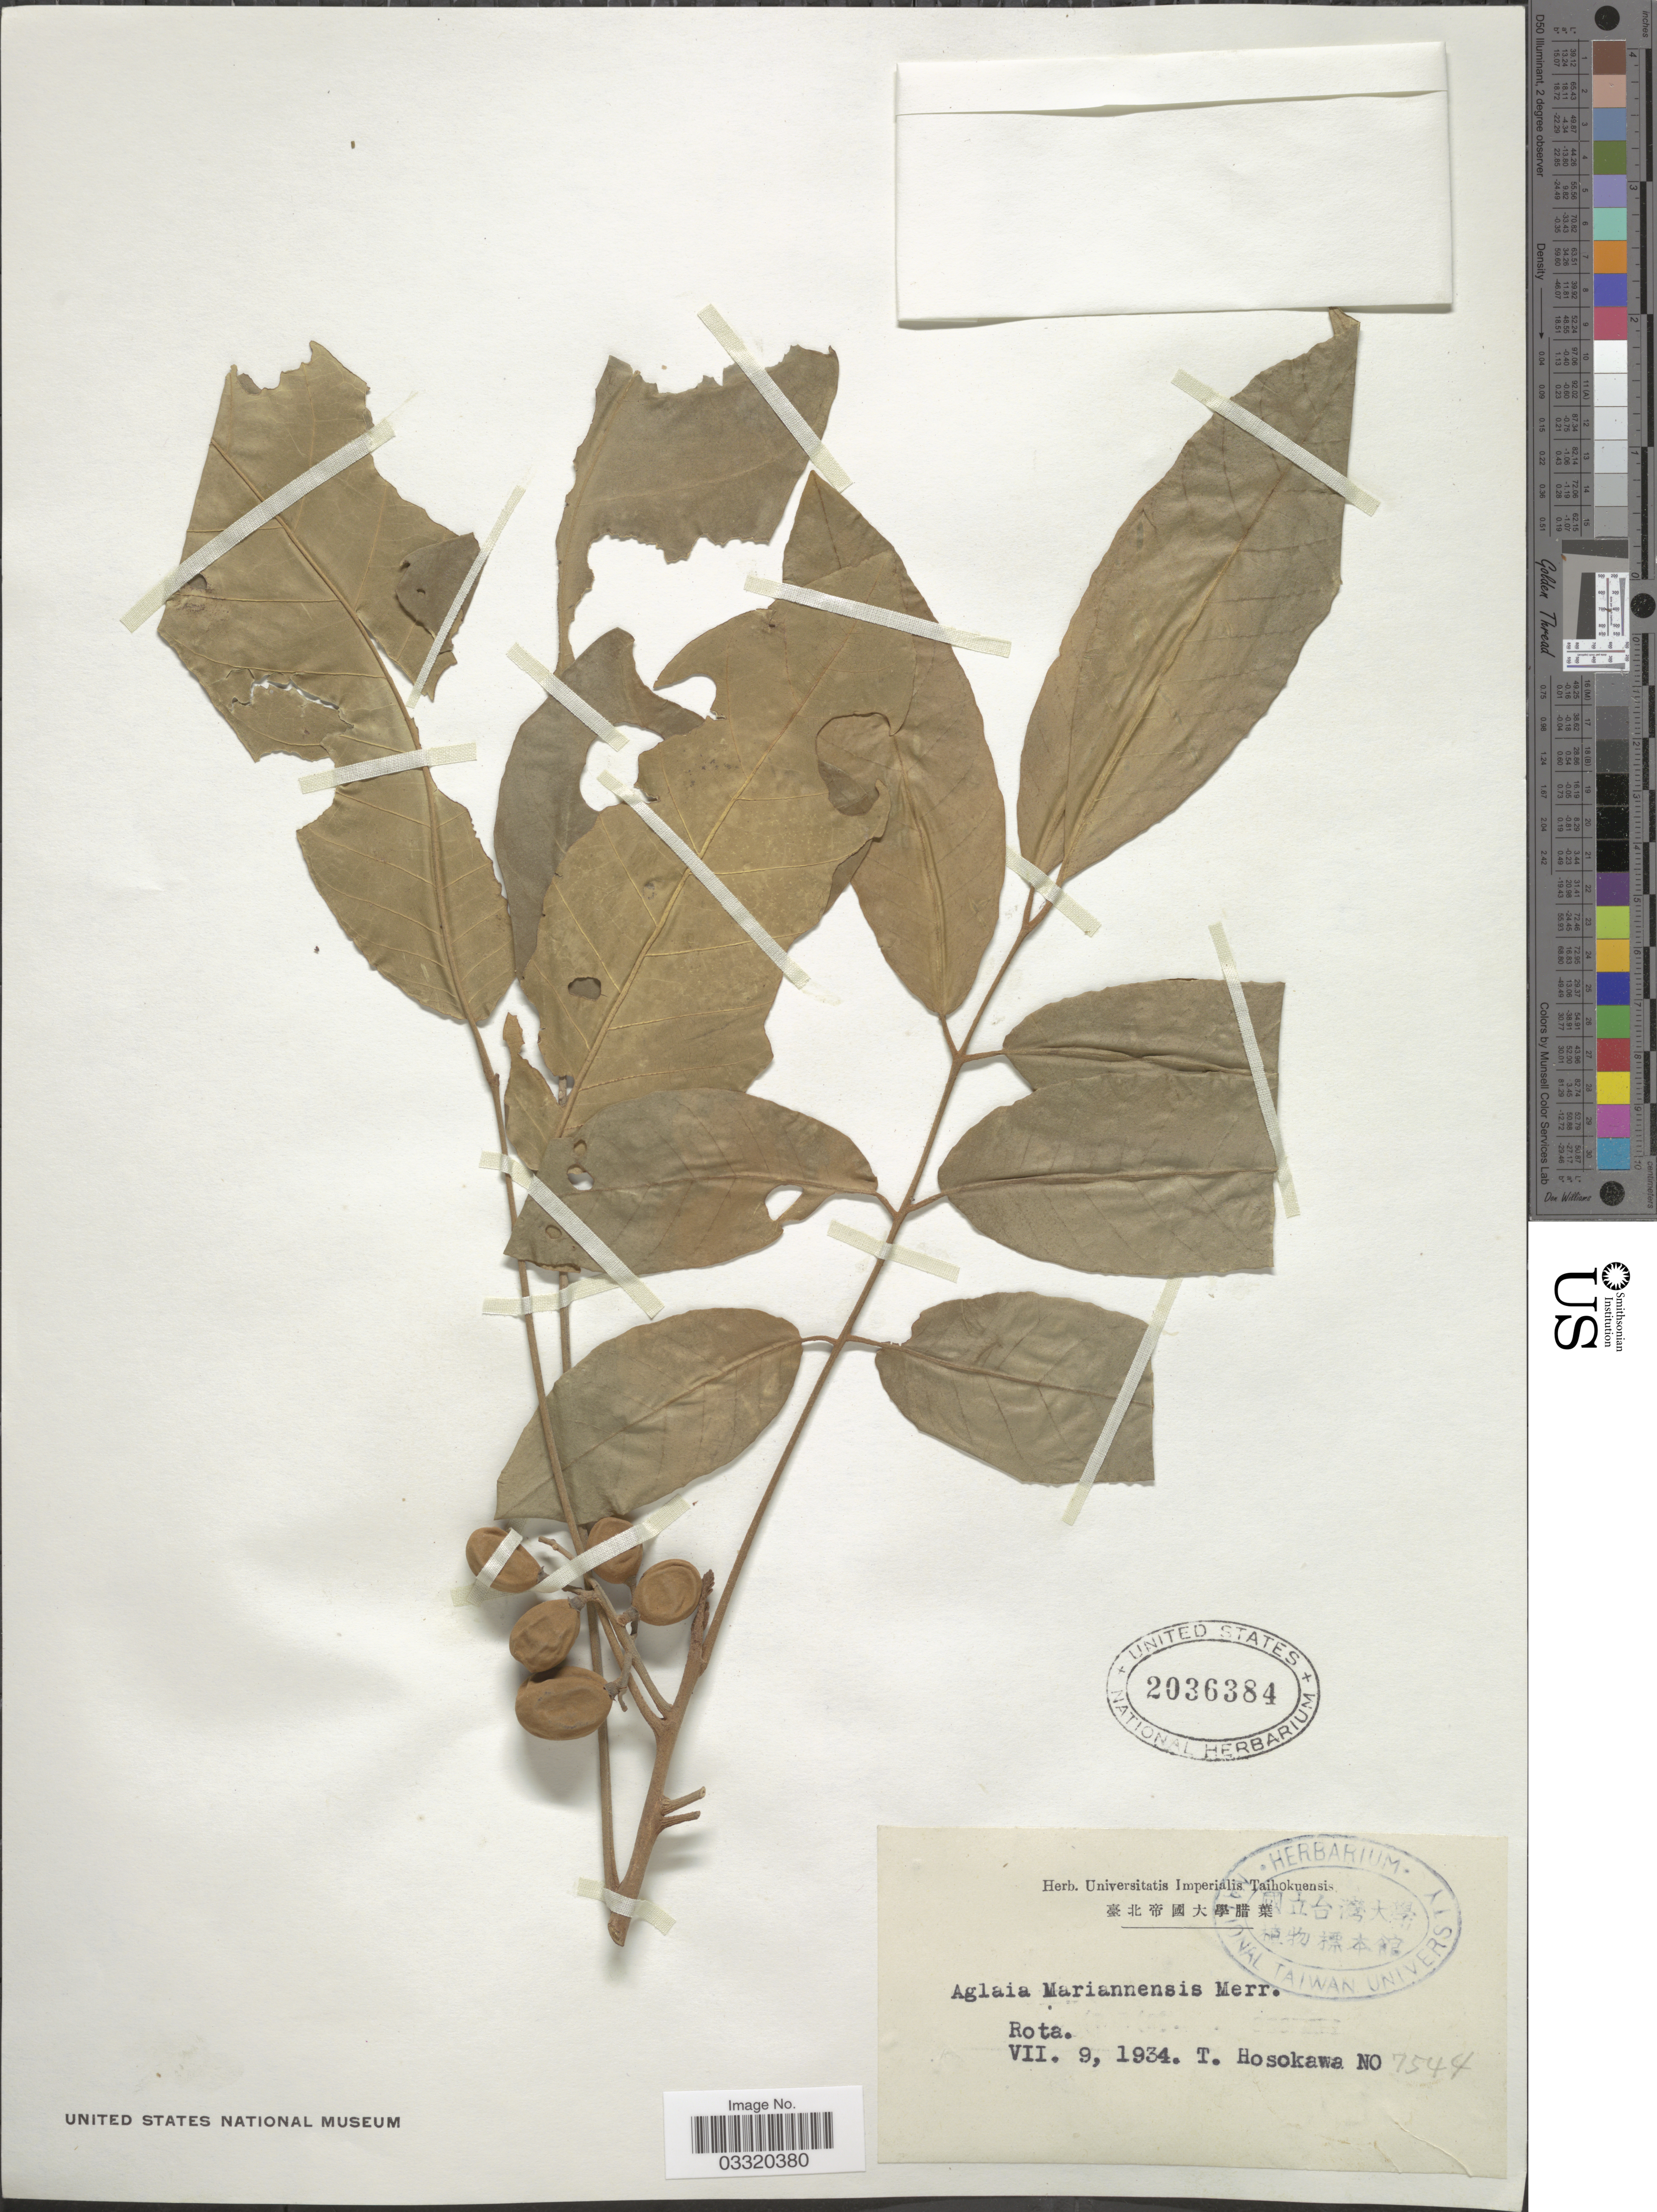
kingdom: Plantae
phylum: Tracheophyta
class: Magnoliopsida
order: Sapindales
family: Meliaceae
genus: Aglaia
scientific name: Aglaia mariannensis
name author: Merr.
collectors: T. Hosokawa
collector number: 7544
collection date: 1934-07-09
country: Northern Mariana Islands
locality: Rota.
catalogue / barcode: US 2036384